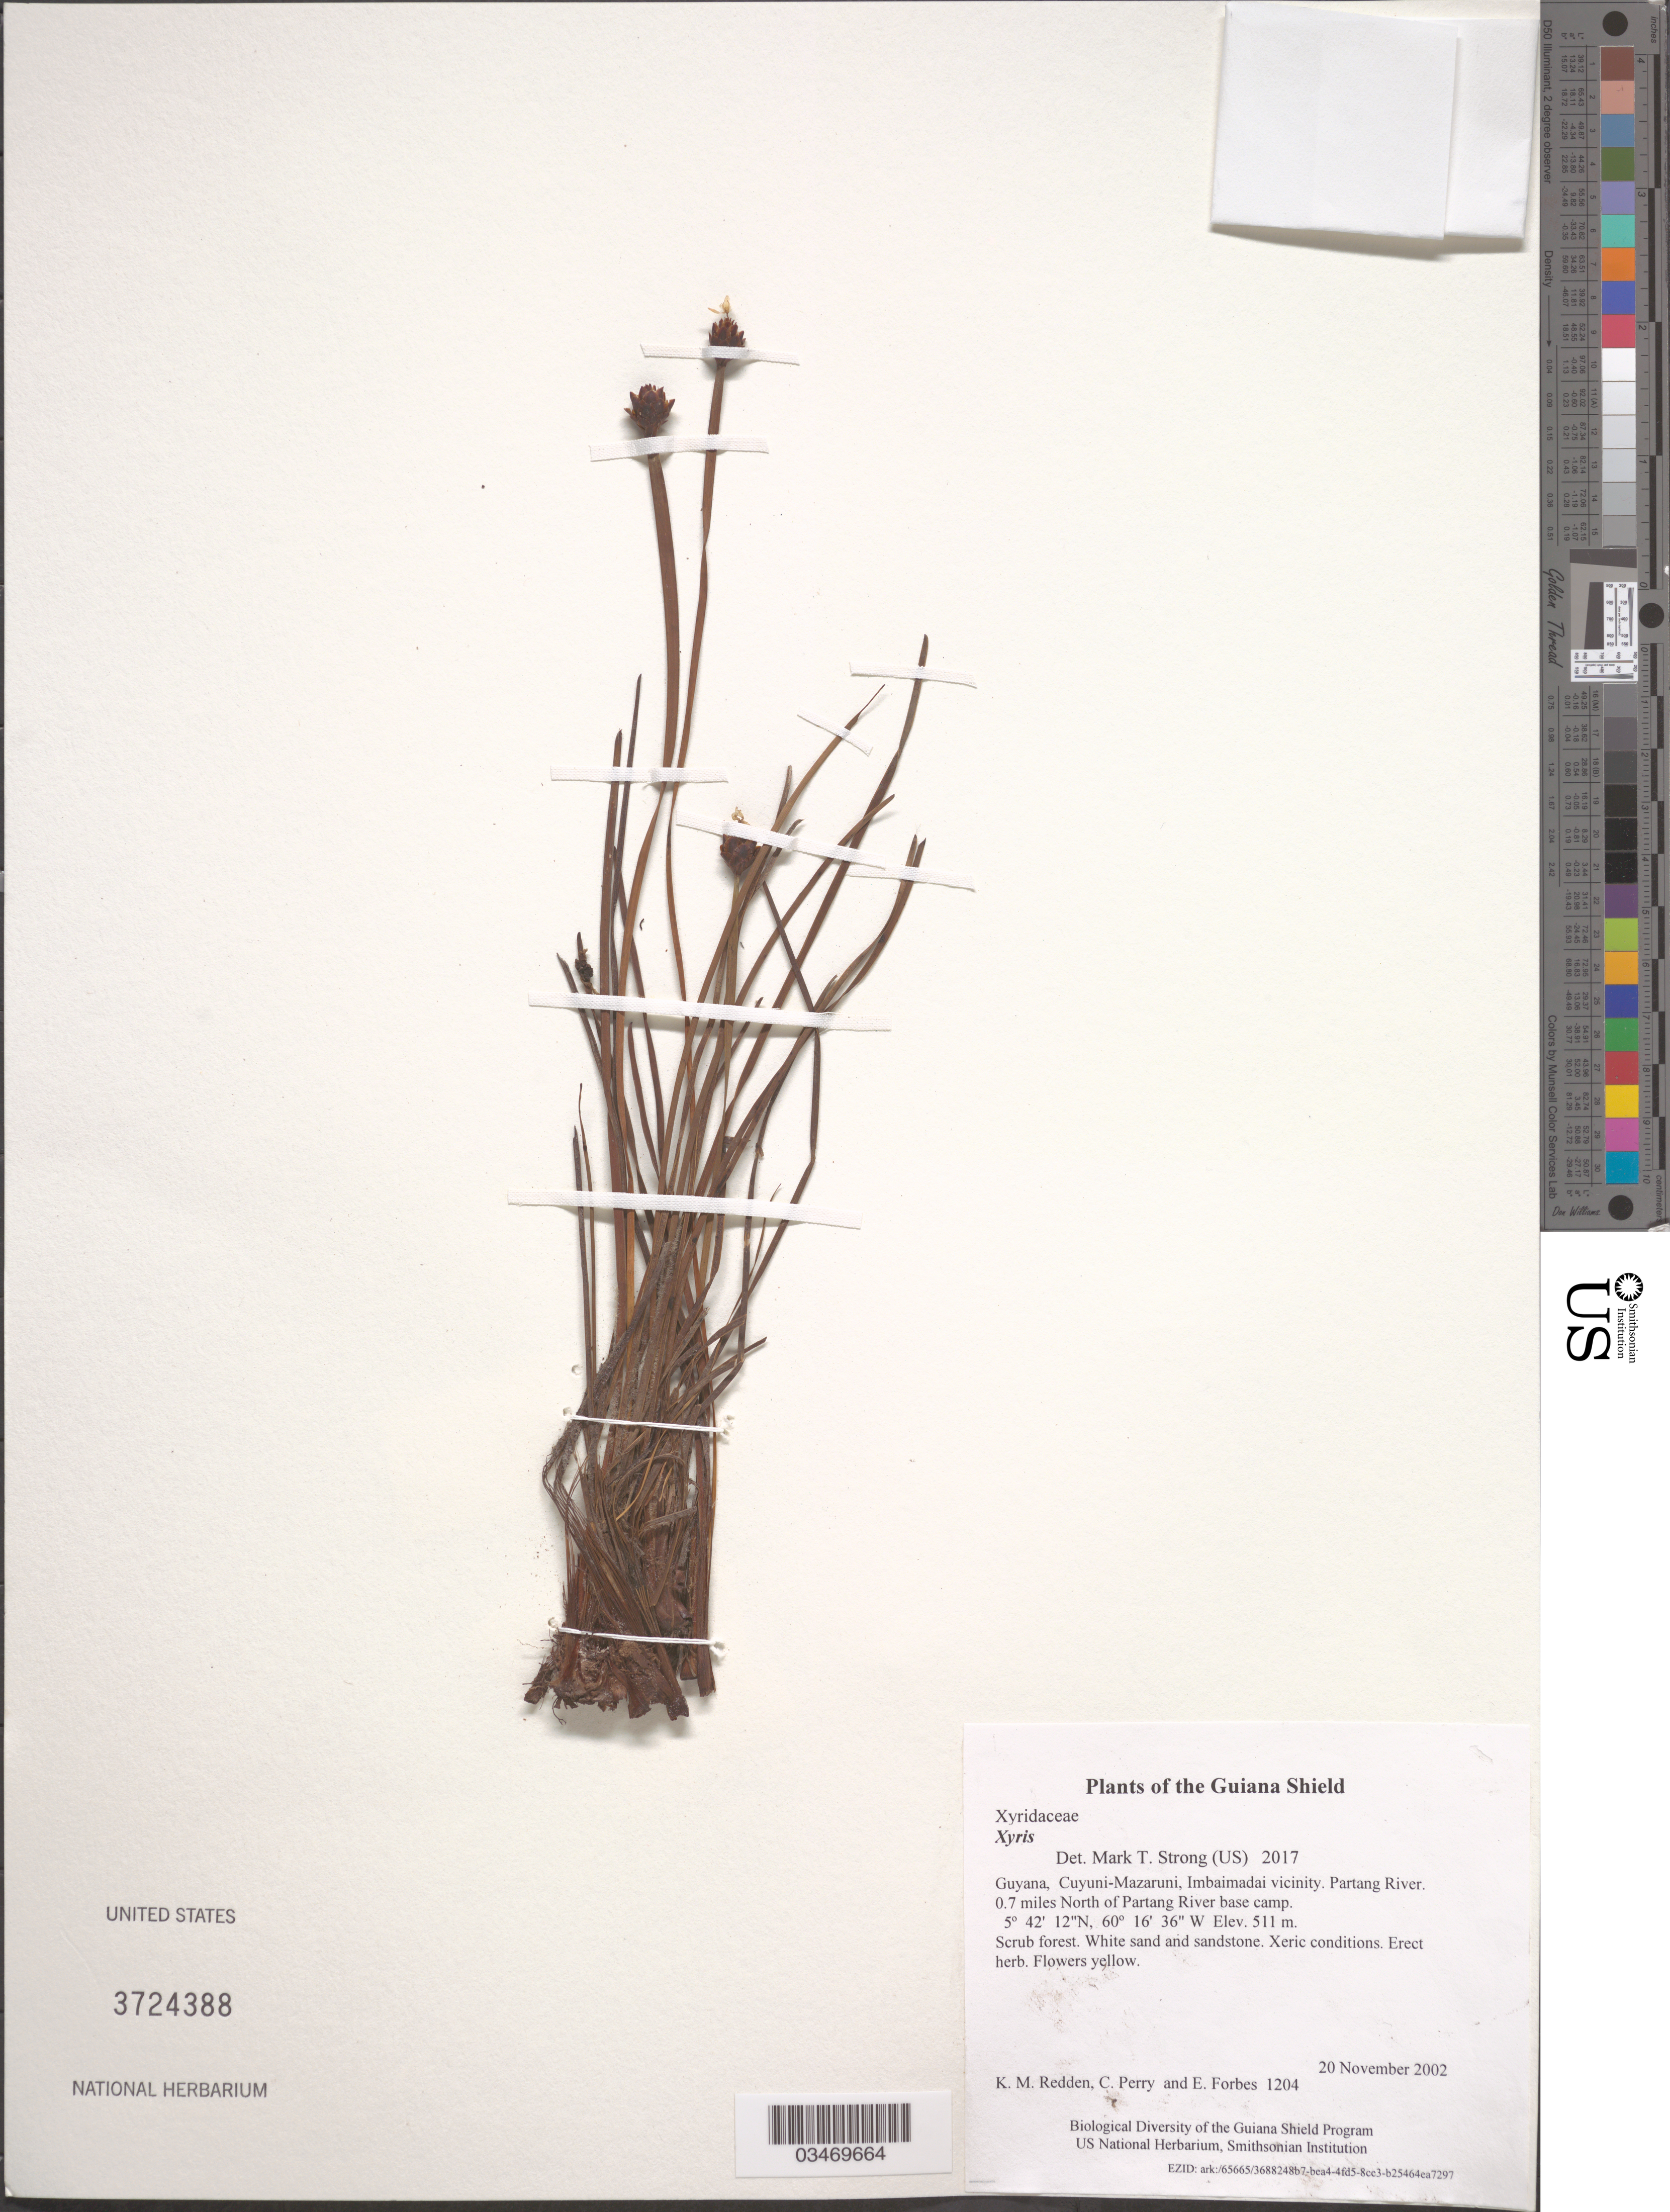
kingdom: Plantae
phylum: Tracheophyta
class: Liliopsida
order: Poales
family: Xyridaceae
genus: Xyris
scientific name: Xyris sp.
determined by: Strong, M. T., (US), Smithsonian Institution - National Museum of Natural History (UNITED STATES)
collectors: K. M. Redden, C. Perry & E. Forbes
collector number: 1204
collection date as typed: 20 November 2002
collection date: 2002-11-20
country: Guyana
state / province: Cuyuni-Mazaruni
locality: Imbaimadai vicinity. Partang River. 0.7 miles North of Partang River base camp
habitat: Scrub forest. White sand and sandstone. Xeric conditions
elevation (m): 511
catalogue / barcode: US 3724388